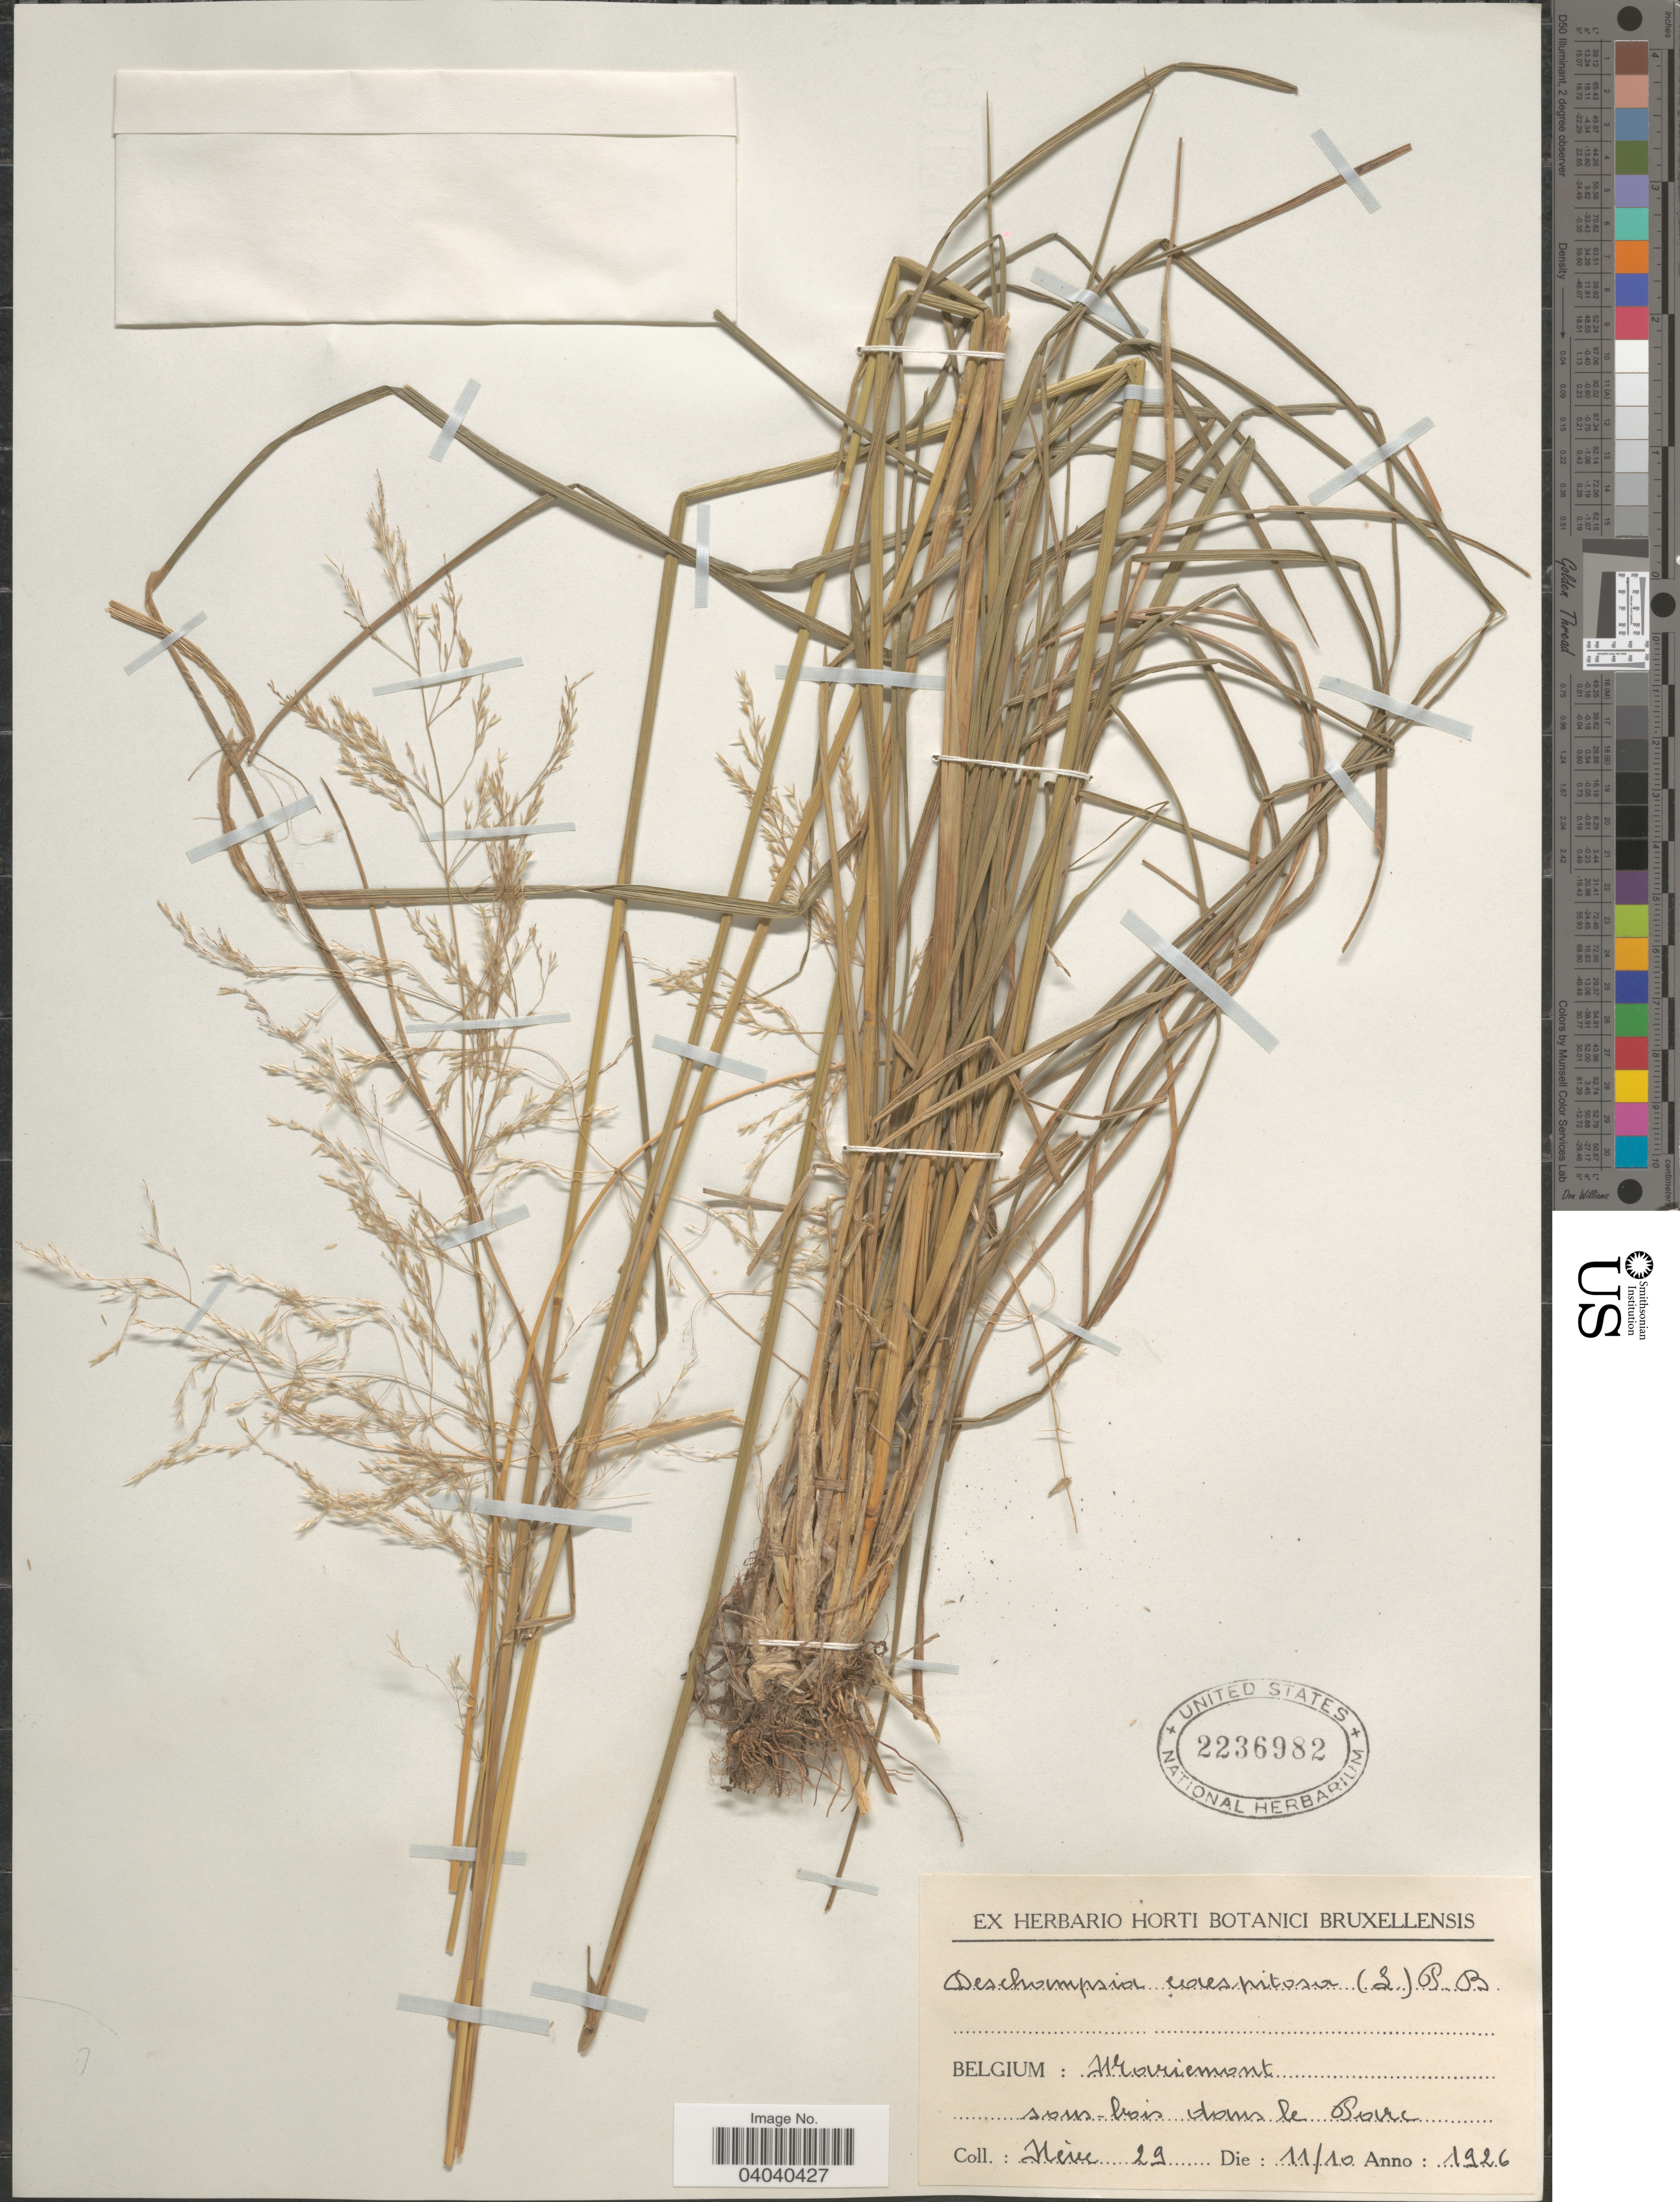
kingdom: Plantae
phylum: Tracheophyta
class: Liliopsida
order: Poales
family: Poaceae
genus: Deschampsia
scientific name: Deschampsia cespitosa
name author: (L.) P. Beauv.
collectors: Heine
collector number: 29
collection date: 1926-10-11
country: Belgium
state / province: Wallonia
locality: Mariemont sous-bois dans le Pare.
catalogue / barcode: US 2236982